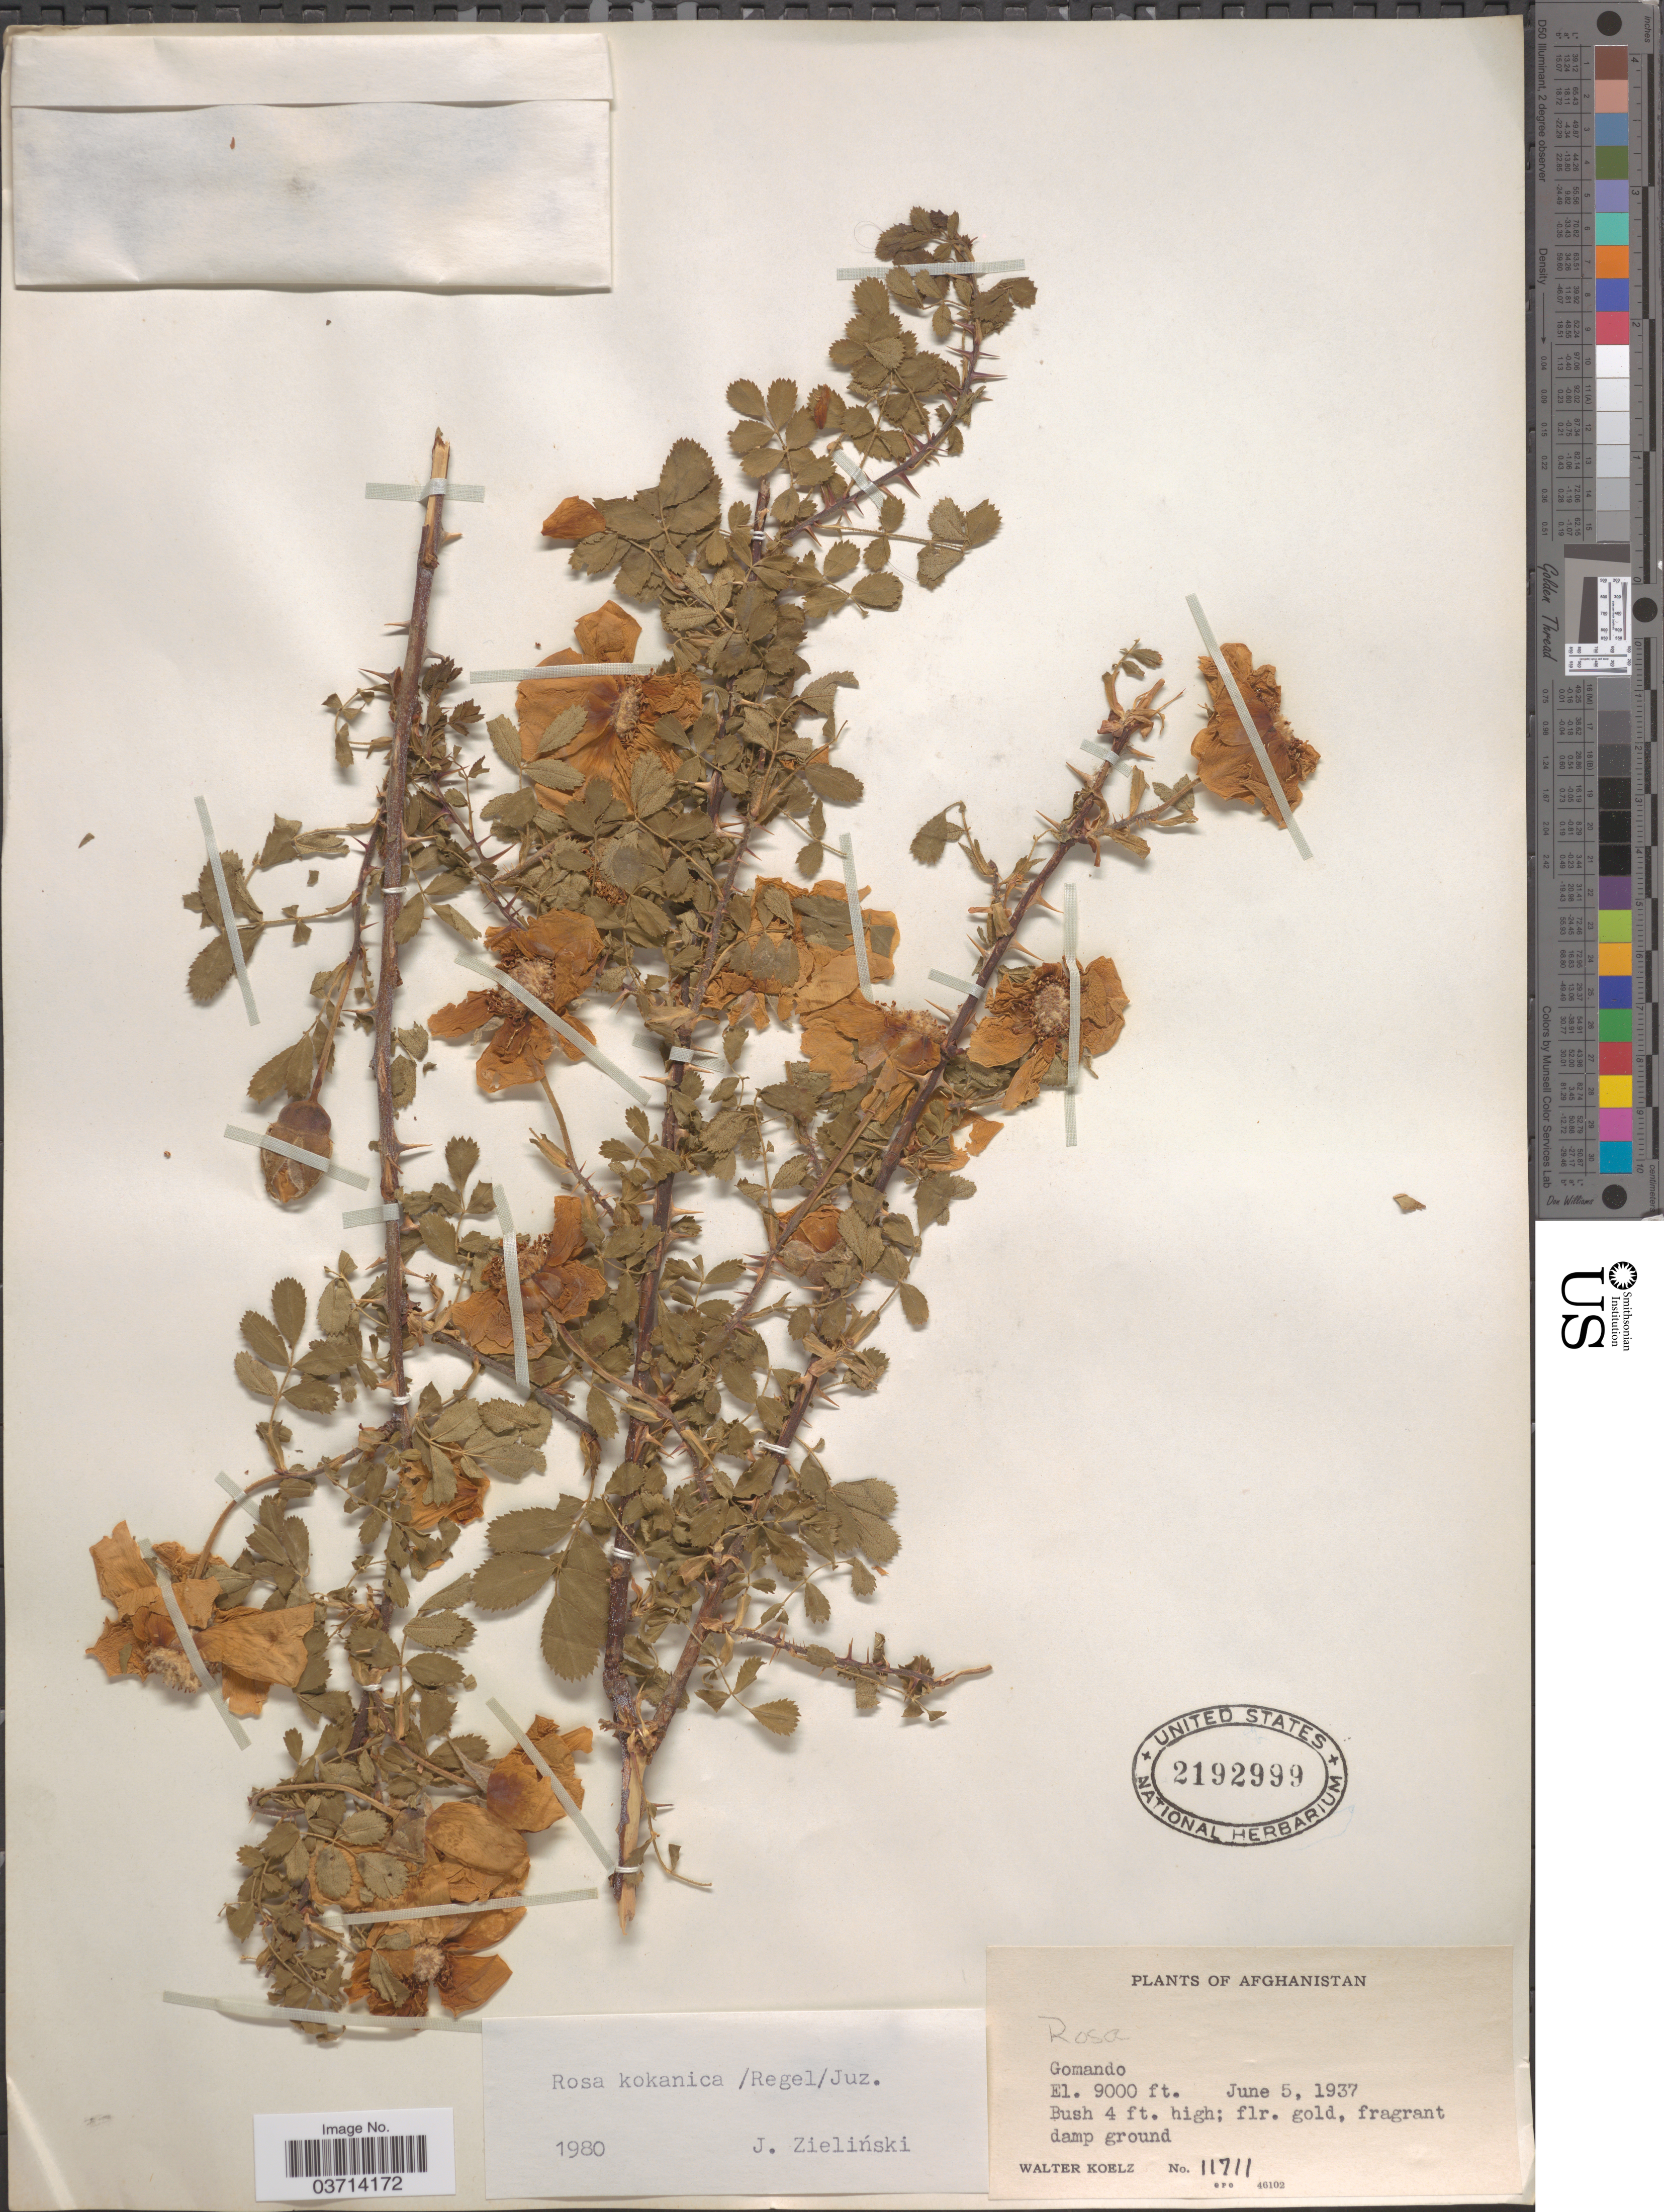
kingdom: Plantae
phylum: Tracheophyta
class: Magnoliopsida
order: Rosales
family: Rosaceae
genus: Rosa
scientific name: Rosa kokanica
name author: (Regel) Regel ex Juz.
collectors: W. N. Koelz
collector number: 11711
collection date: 1937-06-05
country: Afghanistan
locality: Gomando.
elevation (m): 2743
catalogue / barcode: US 2192999